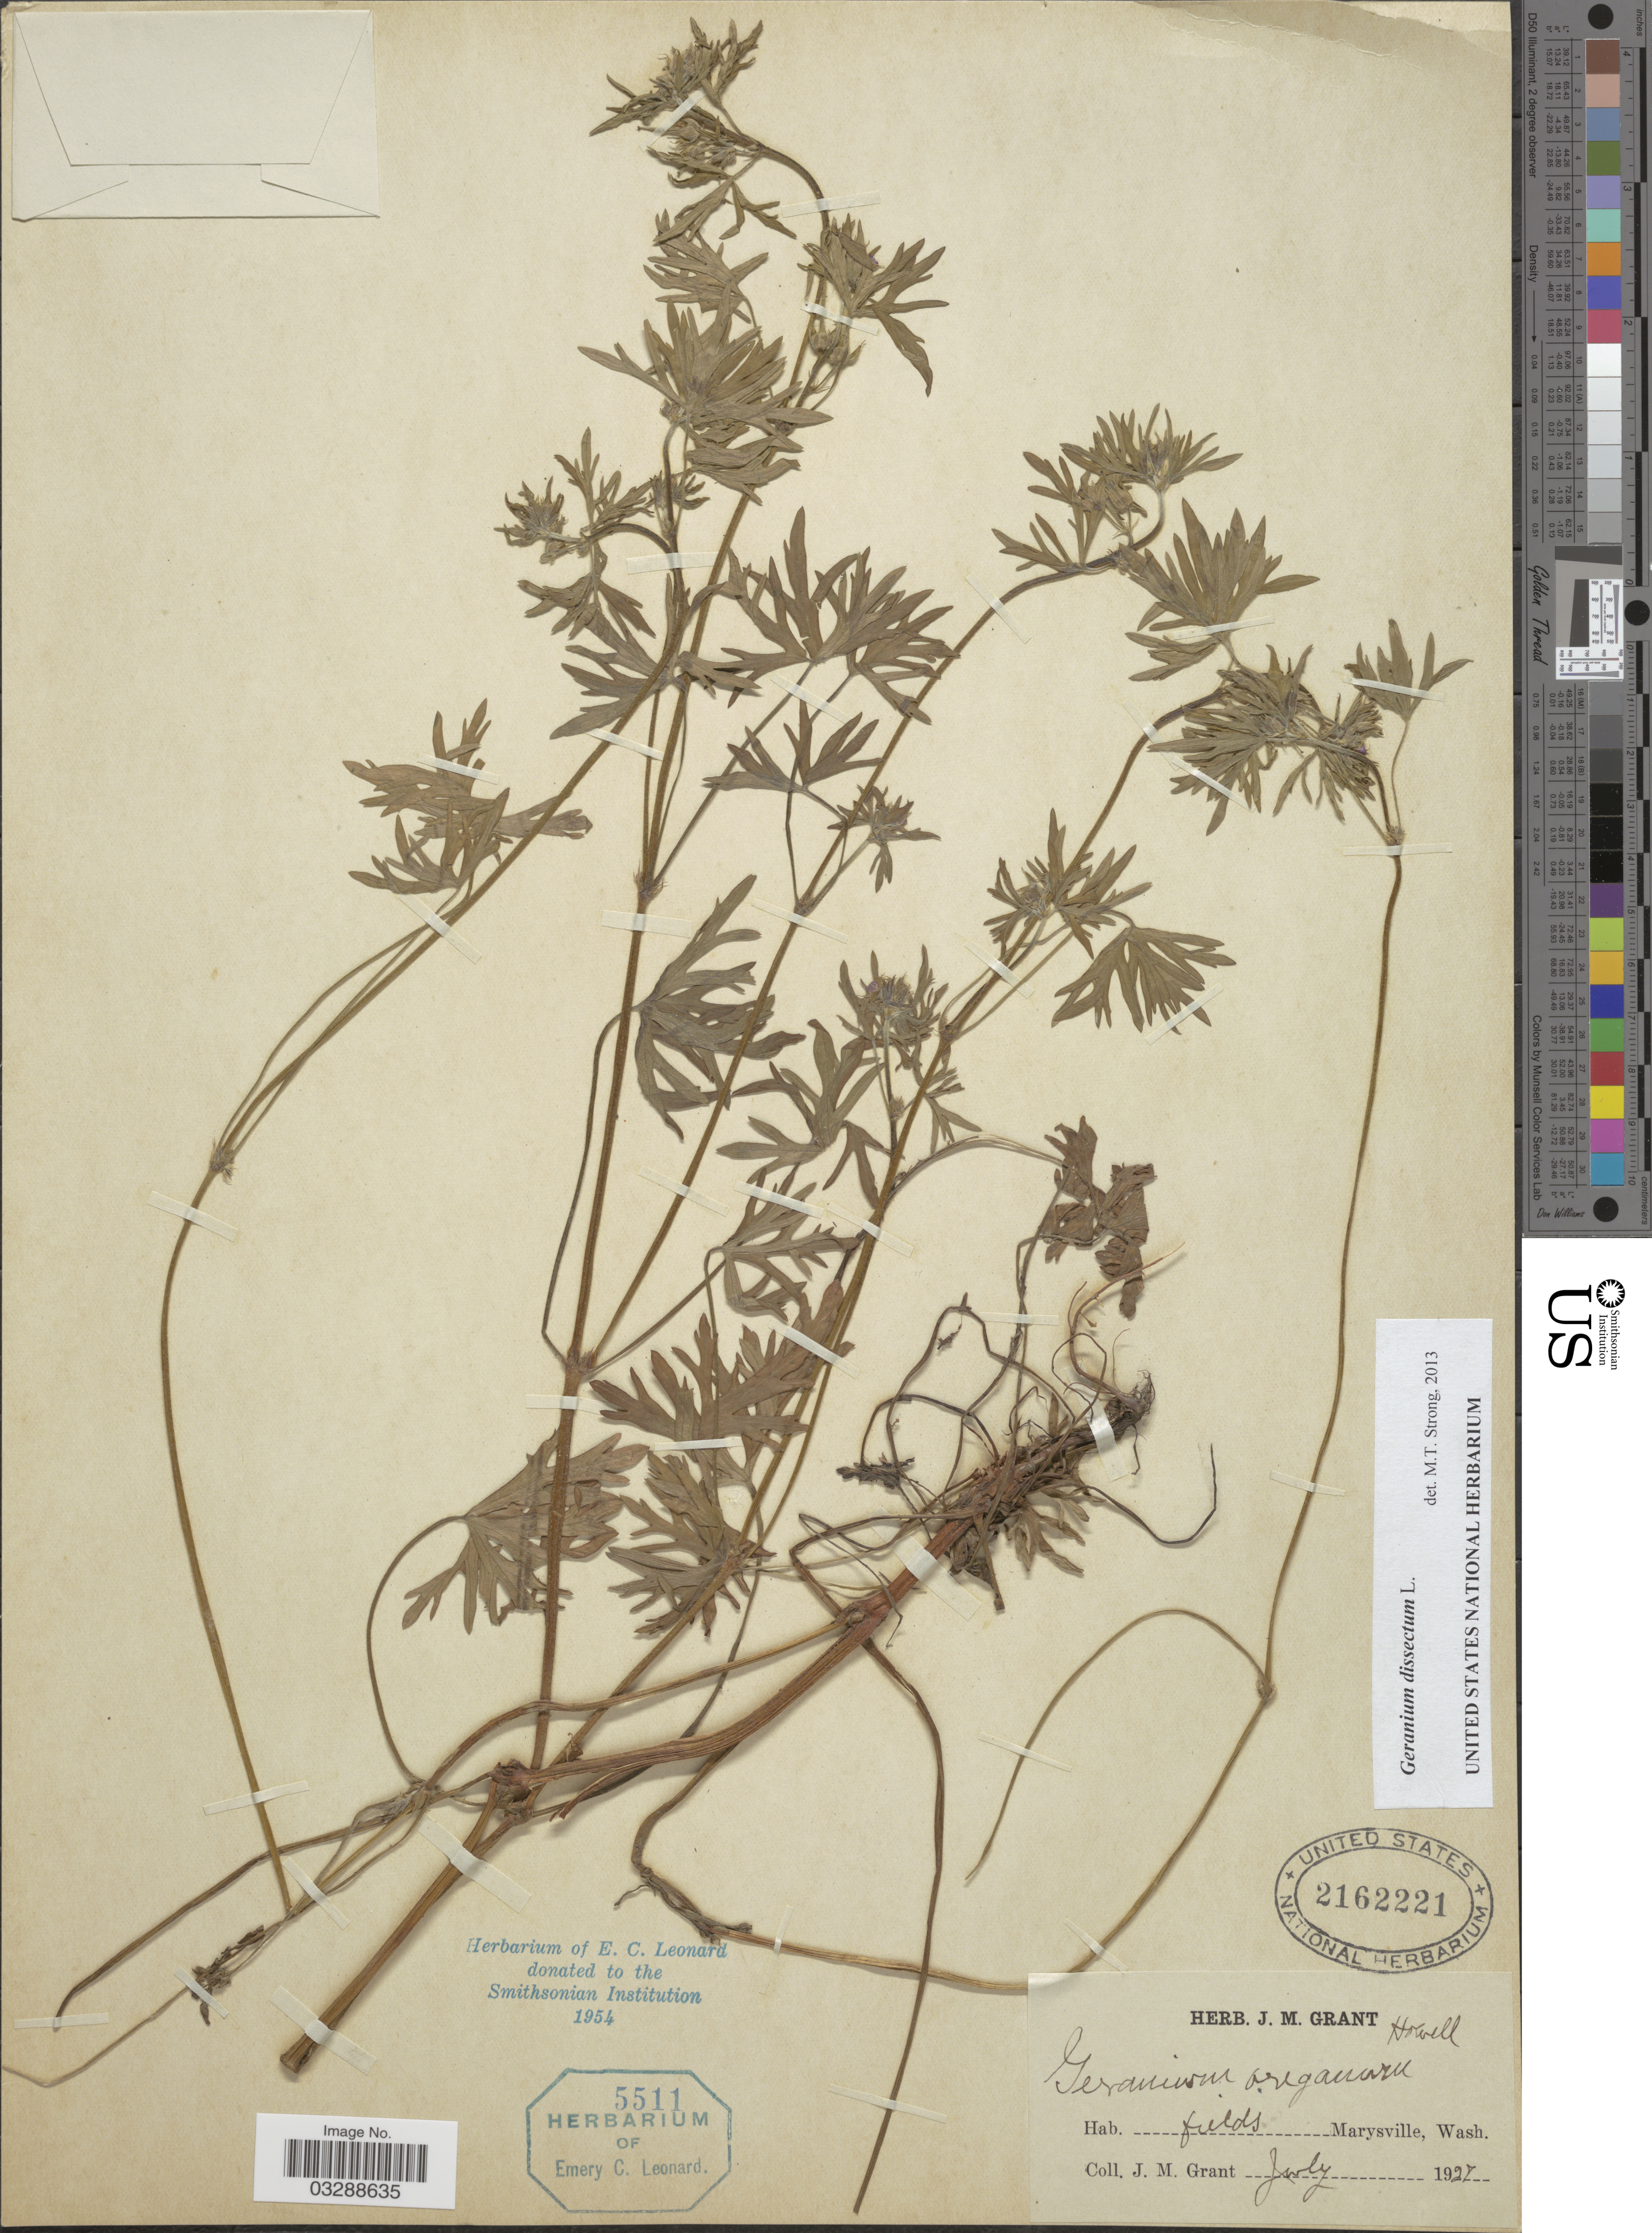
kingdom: Plantae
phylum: Tracheophyta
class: Magnoliopsida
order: Geraniales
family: Geraniaceae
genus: Geranium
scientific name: Geranium dissectum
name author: L.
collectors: J. M. Grant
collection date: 1927-07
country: United States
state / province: Washington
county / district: Snohomish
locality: Fields Marysville.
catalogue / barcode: US 2162221